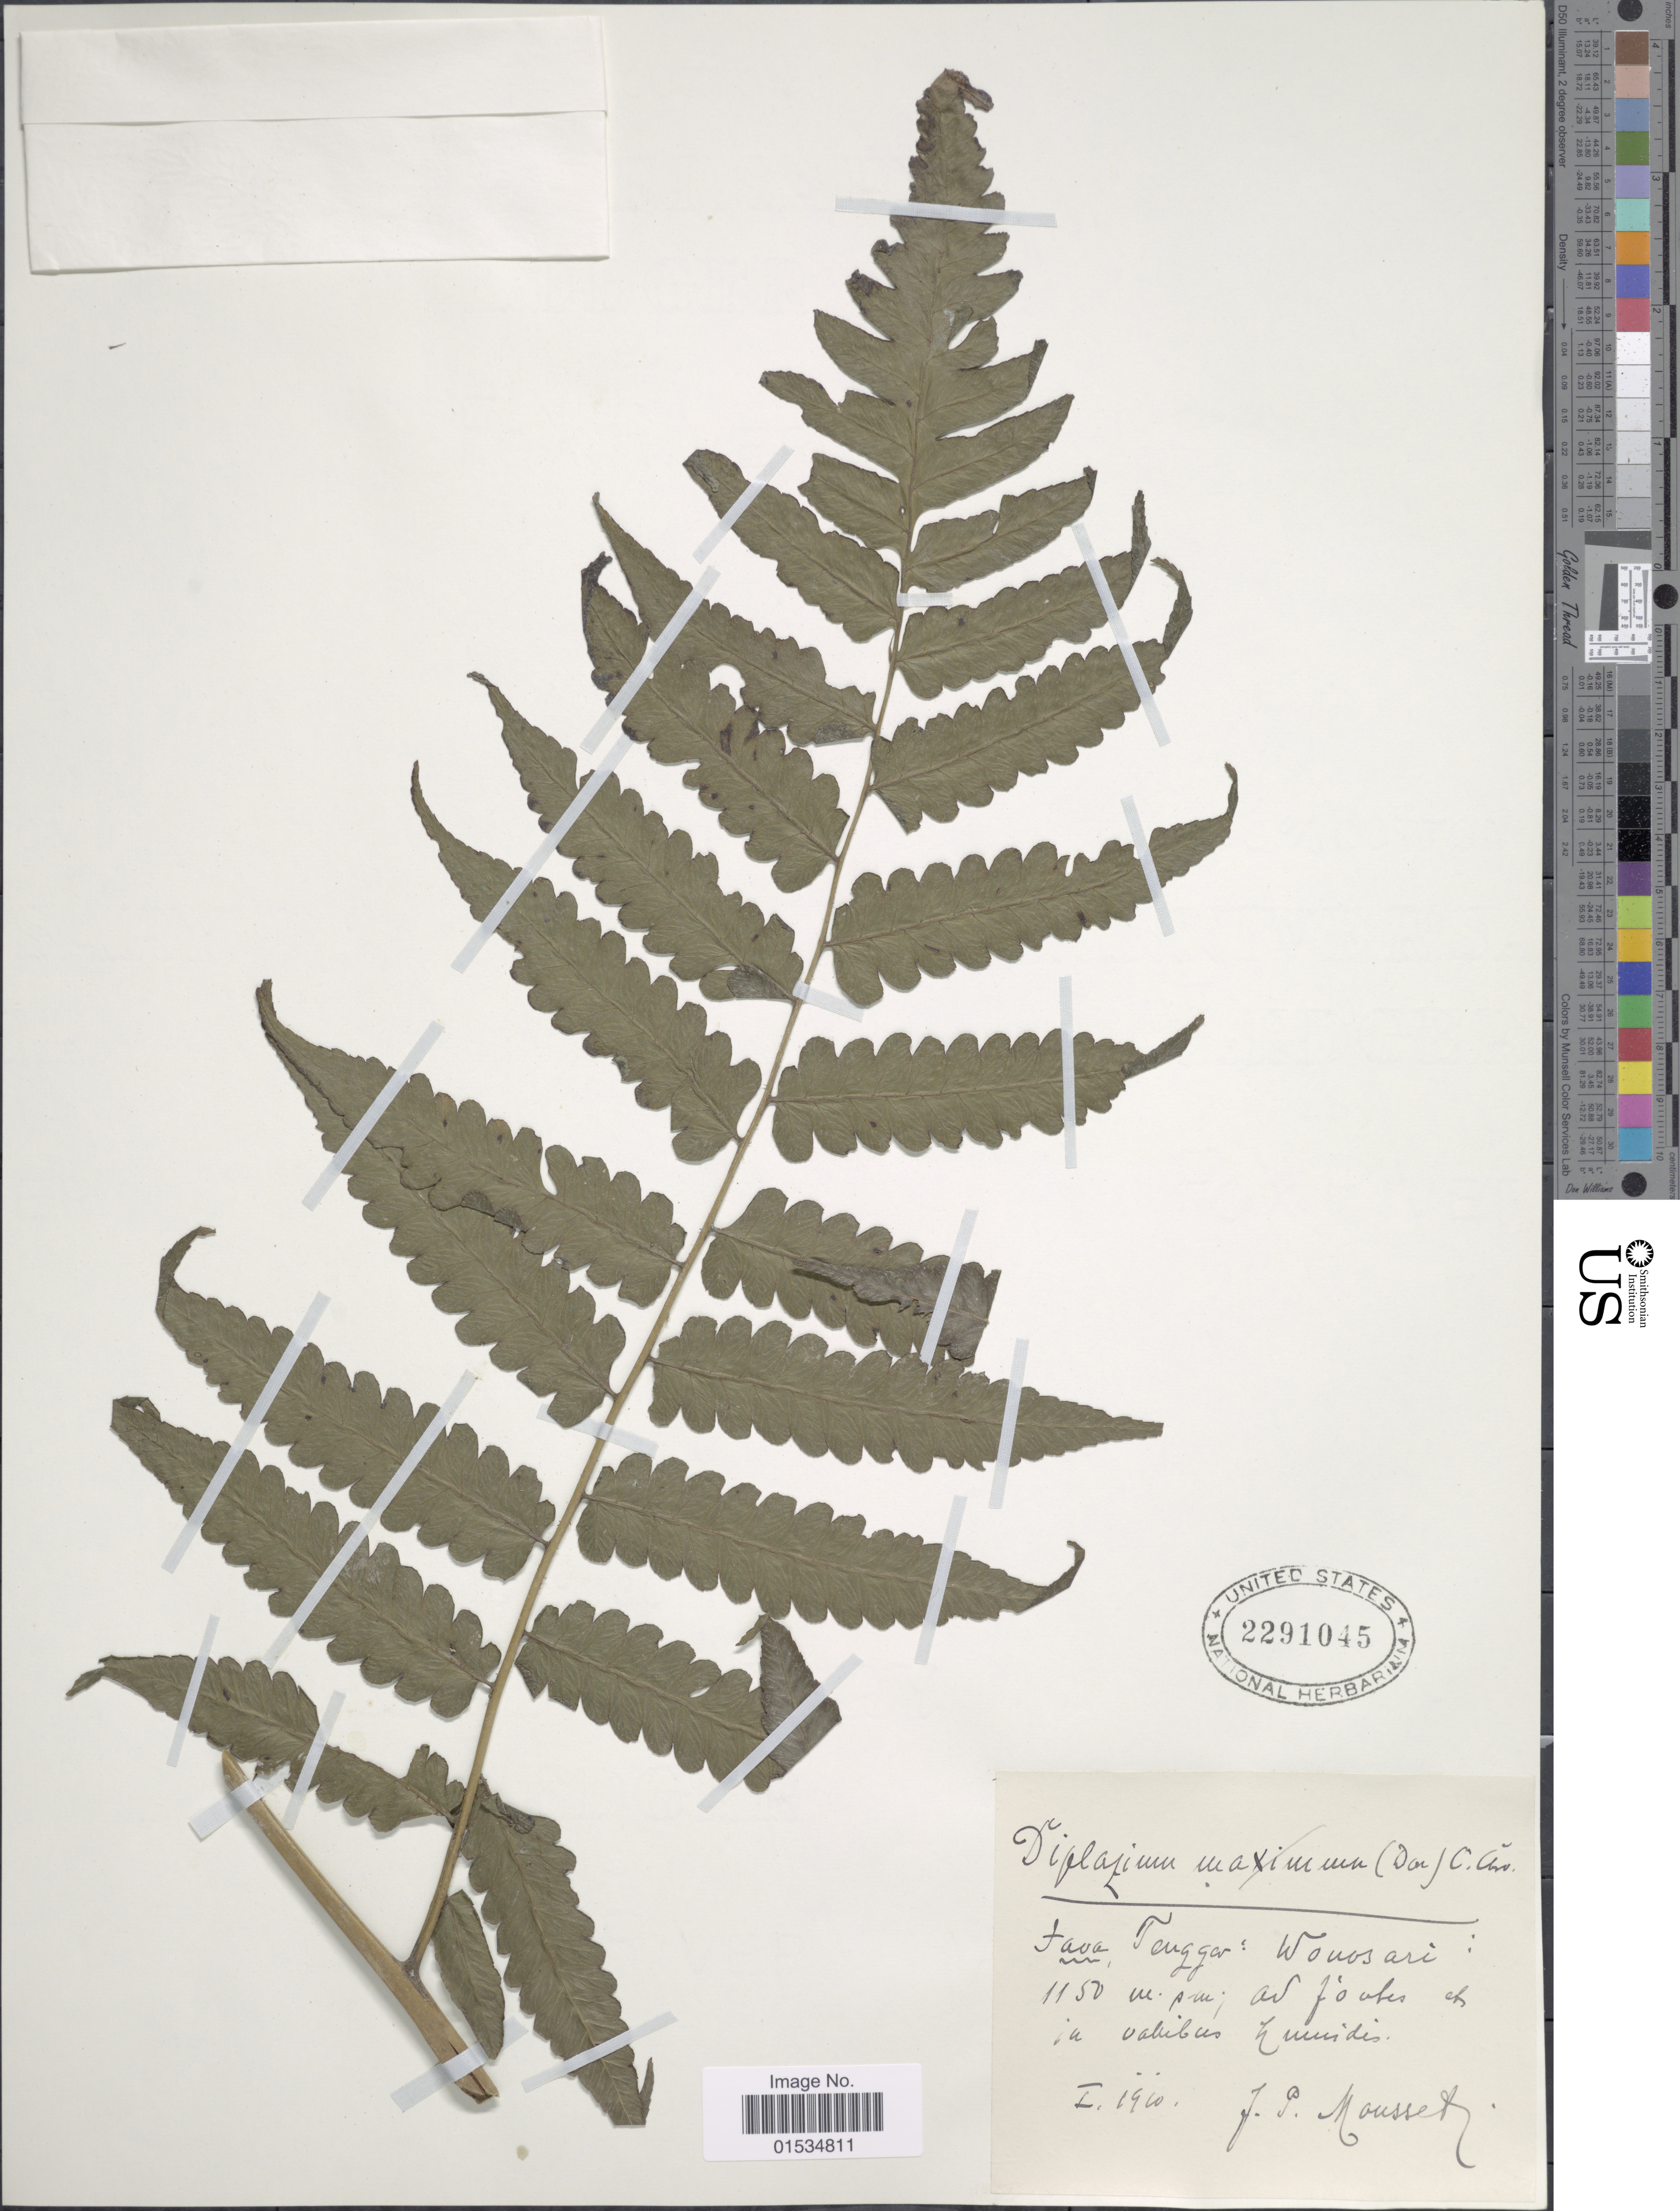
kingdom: Plantae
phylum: Tracheophyta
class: Polypodiopsida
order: Polypodiales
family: Athyriaceae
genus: Diplazium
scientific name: Diplazium dilatatum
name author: Blume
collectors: J. Mousset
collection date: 1910-01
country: Indonesia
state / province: Java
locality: Tenggar: Wouosari [interpreted]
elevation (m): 1150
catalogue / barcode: US 2291045